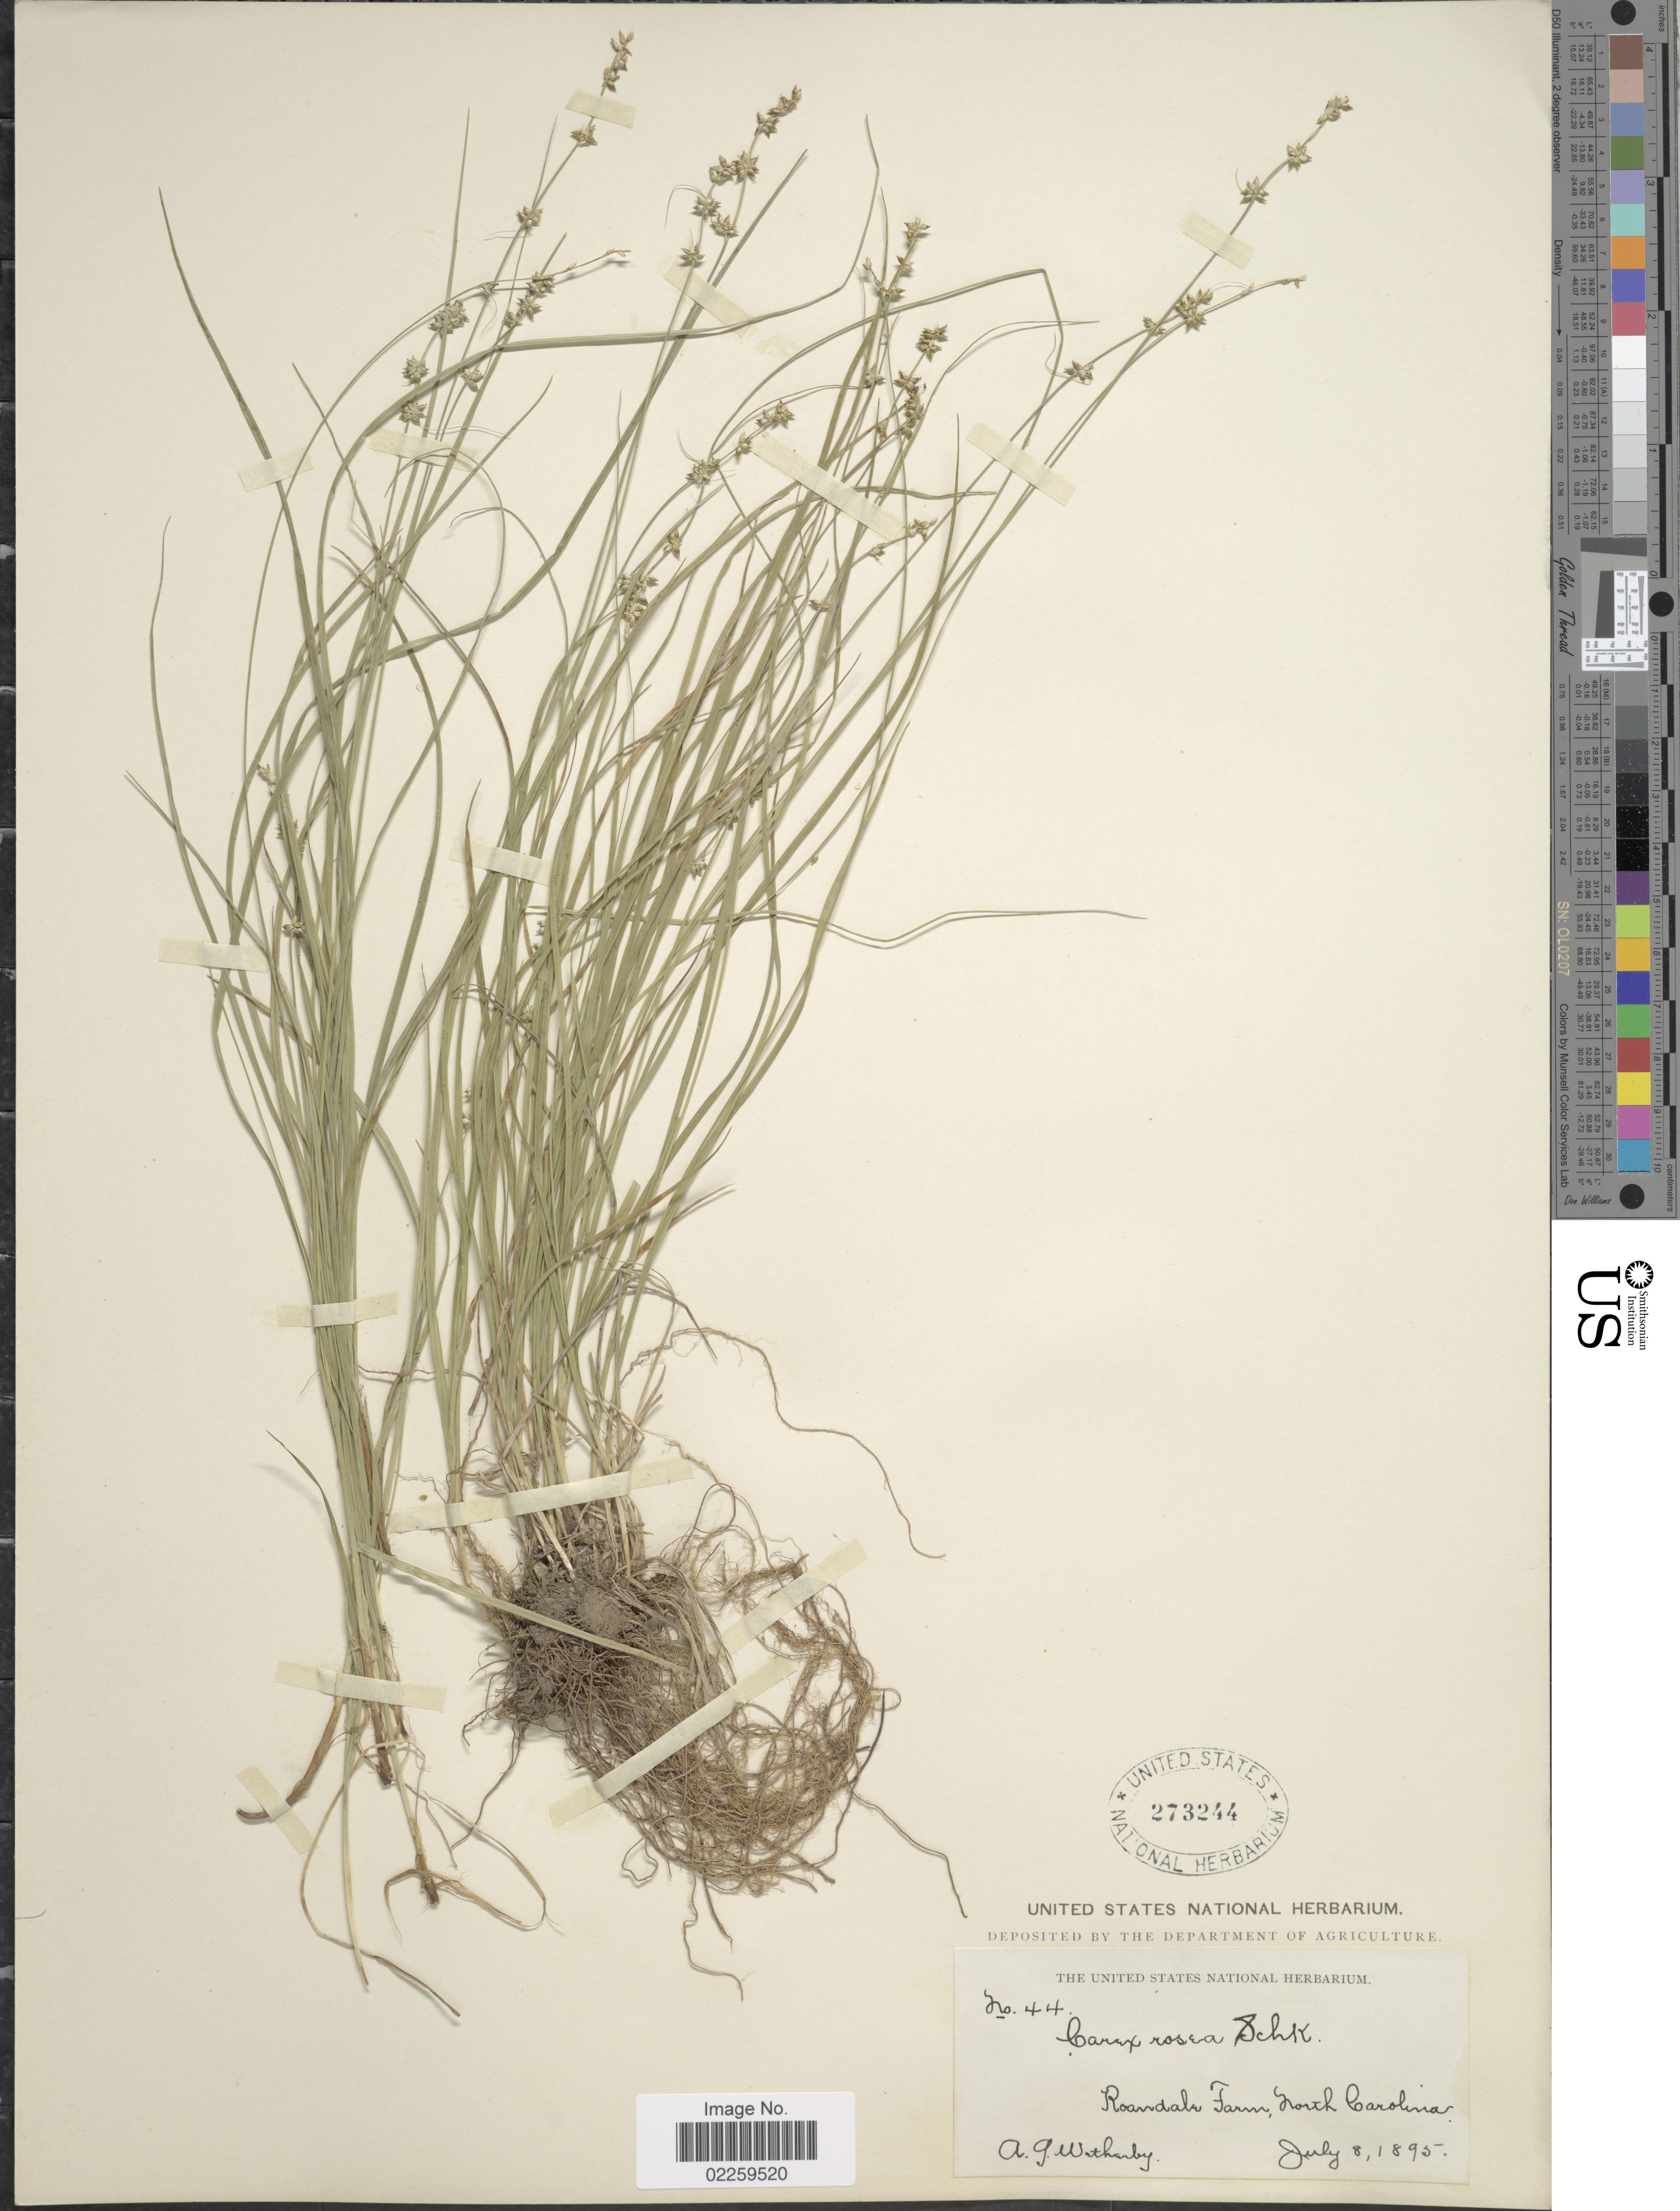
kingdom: Plantae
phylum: Tracheophyta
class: Liliopsida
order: Poales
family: Cyperaceae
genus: Carex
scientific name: Carex rosea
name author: Willd.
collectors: A. Wetherby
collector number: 44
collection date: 1895-07-08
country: United States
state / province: North Carolina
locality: Roandale Farm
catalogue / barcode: US 273244